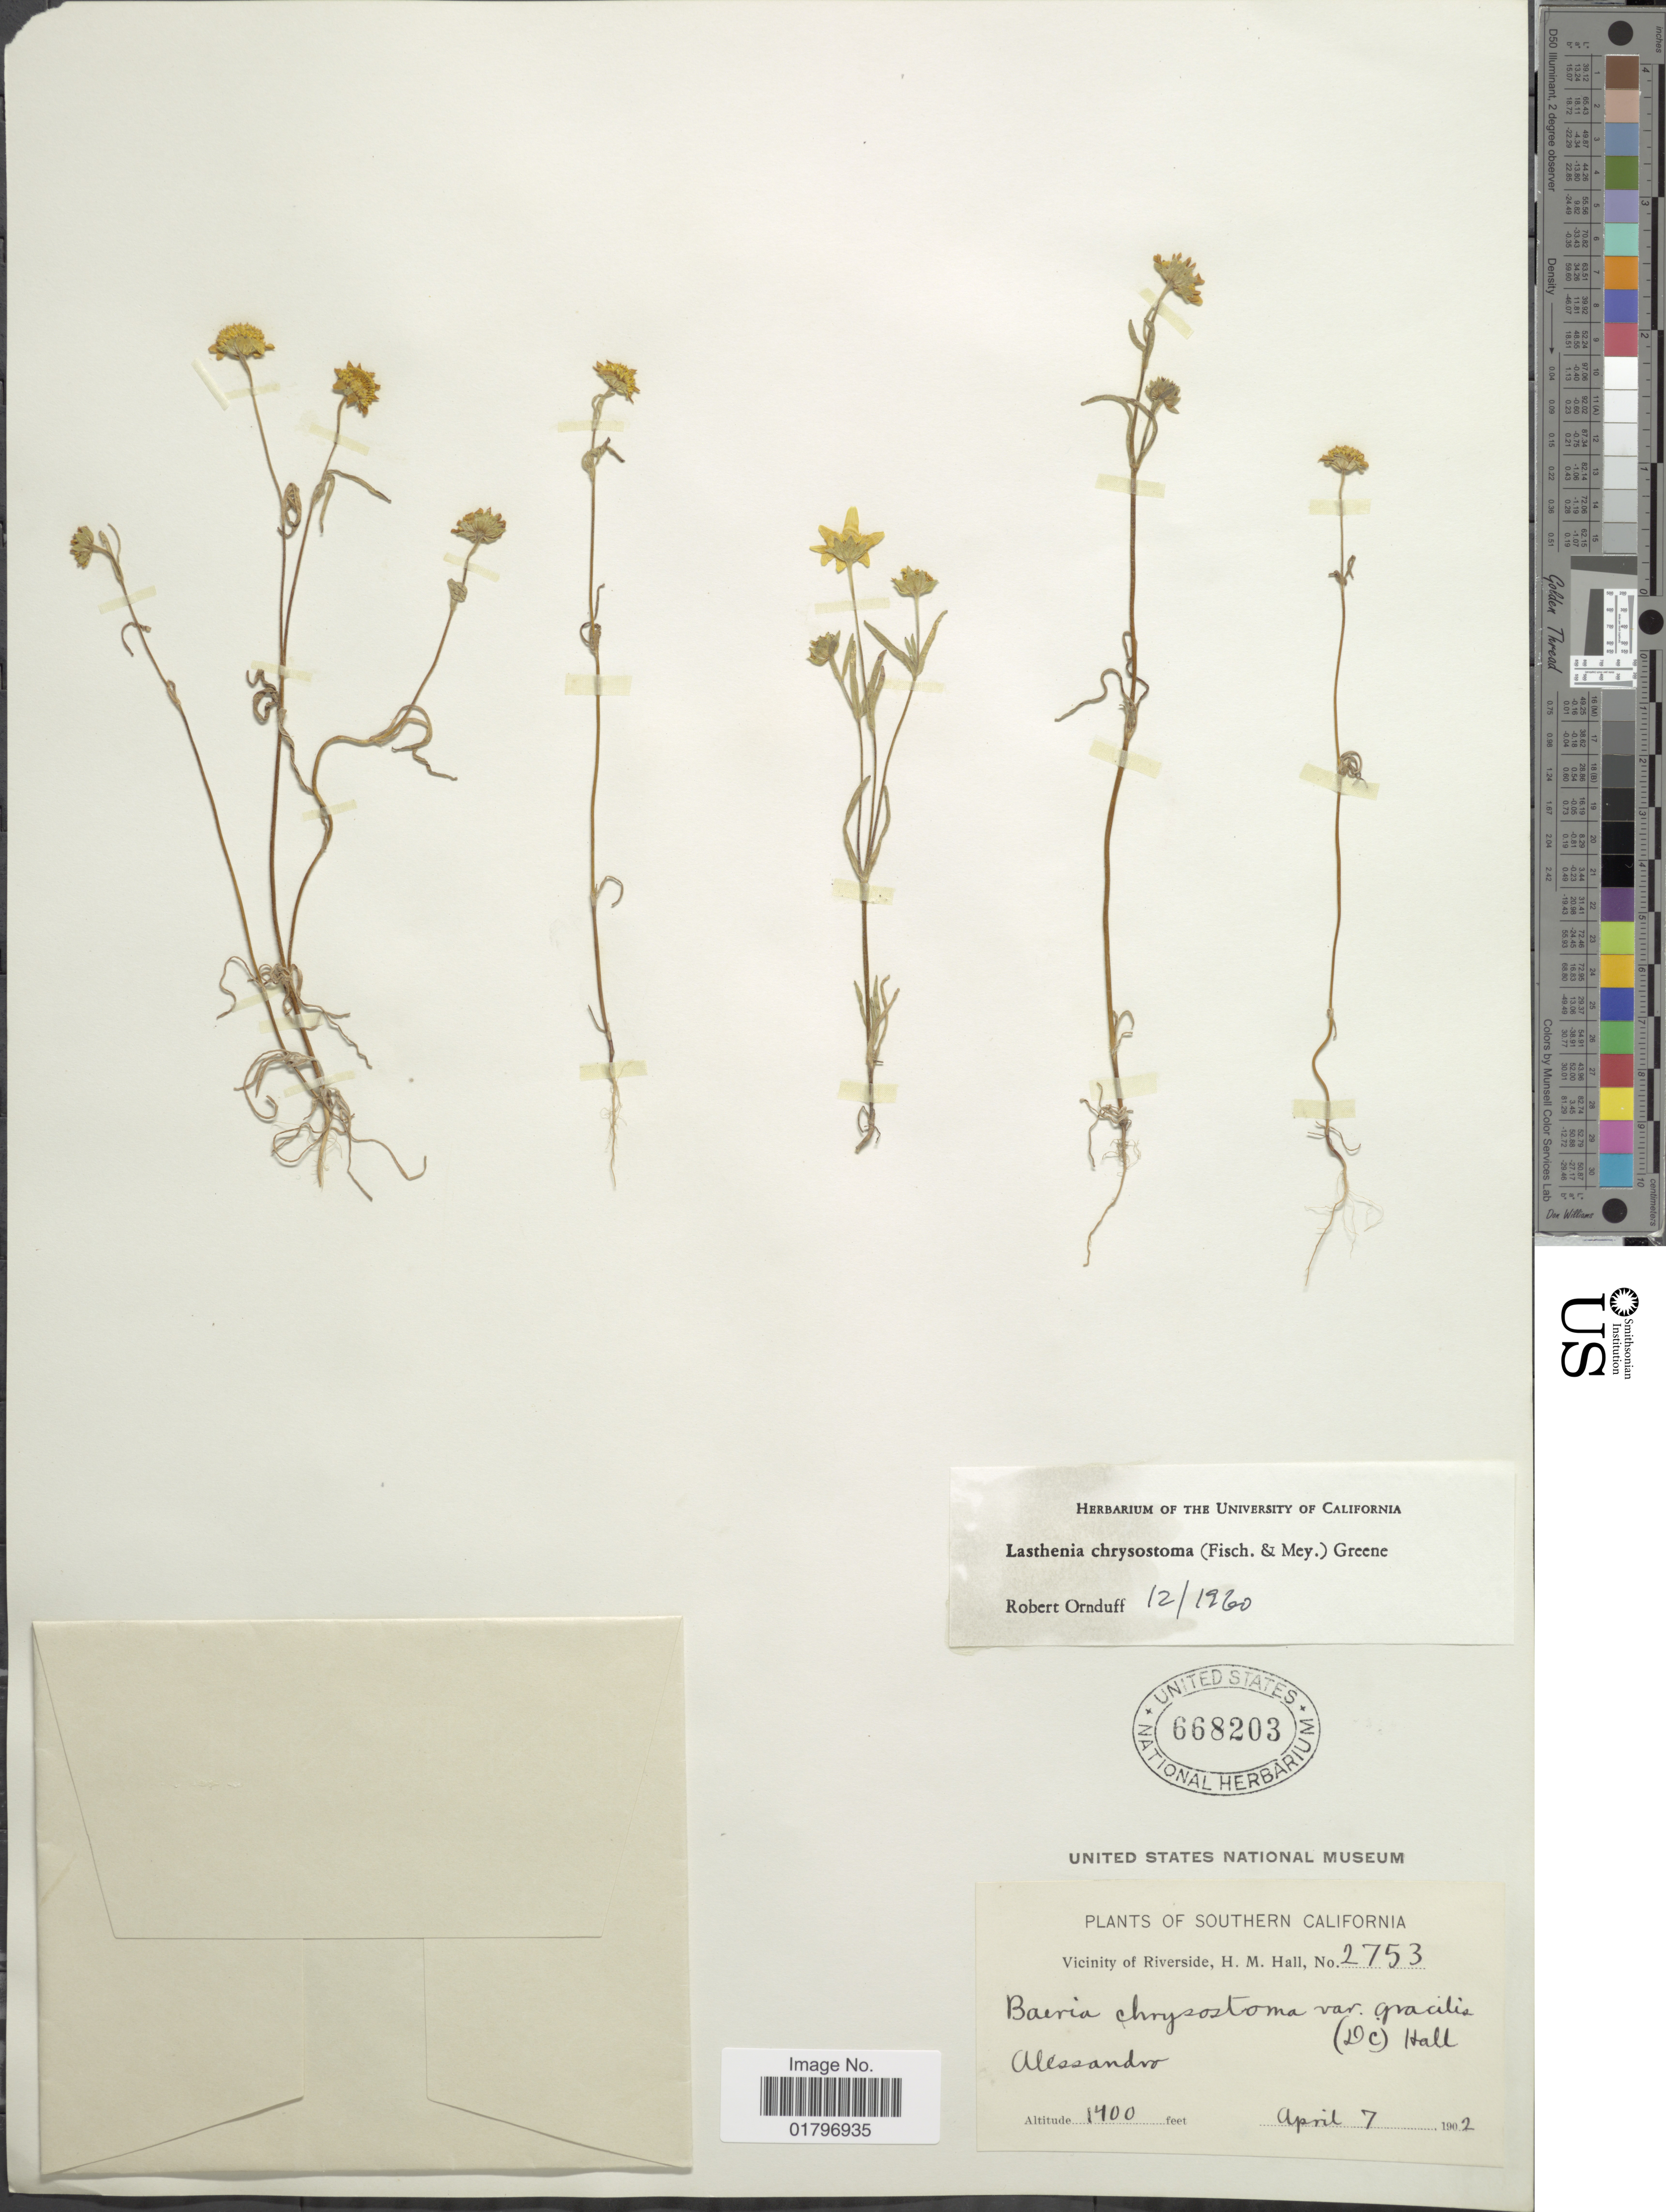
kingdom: Plantae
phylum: Tracheophyta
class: Magnoliopsida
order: Asterales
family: Asteraceae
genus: Lasthenia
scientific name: Lasthenia chrysostoma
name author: (Fisch. & C.A. Mey.) Greene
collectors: H. M. Hall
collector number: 2753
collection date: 1902-04-07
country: United States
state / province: California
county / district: Riverside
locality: Southern California. Vicinity of Riverside. Alessandro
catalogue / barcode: US 668203